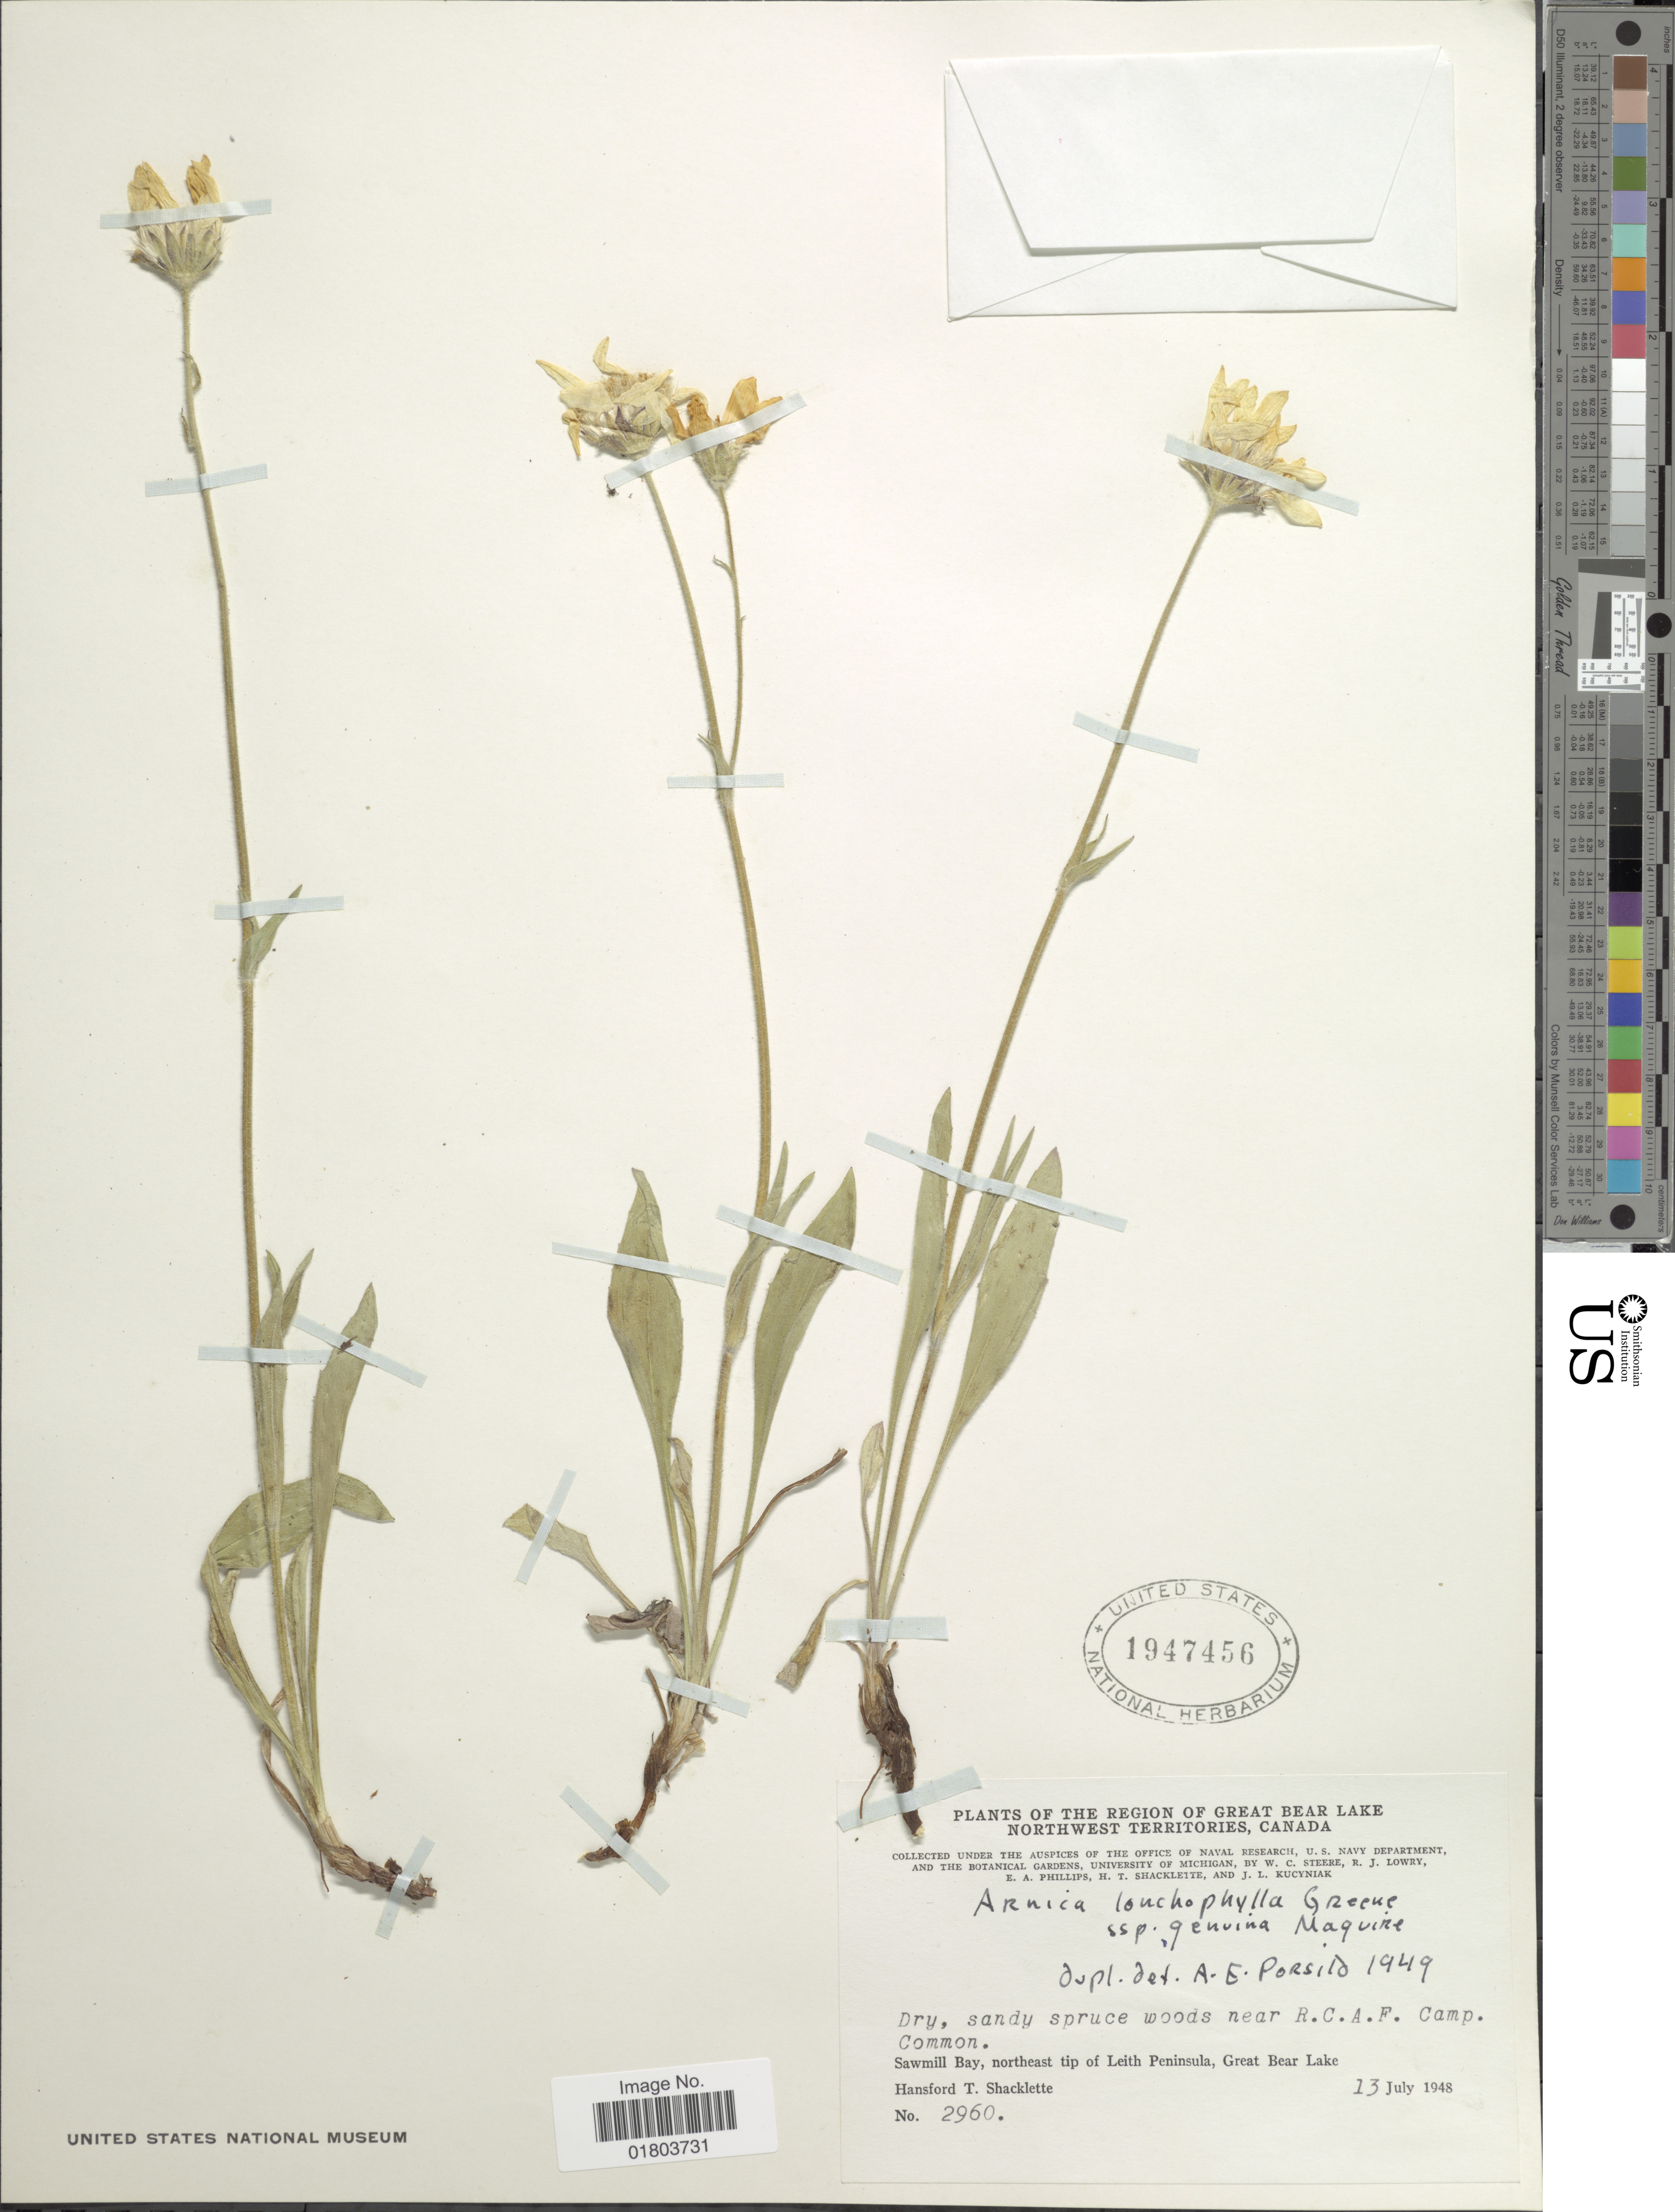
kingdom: Plantae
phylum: Tracheophyta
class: Magnoliopsida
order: Asterales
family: Asteraceae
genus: Arnica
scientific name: Arnica lonchophylla subsp. genuina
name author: Maguire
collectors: H. Shacklette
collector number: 2960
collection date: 1948-07-13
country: Canada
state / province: Northwest Territories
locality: The Region of Great Bear Lake, Sawmill Bay, northeast tip of Leith Peninsula, Great Bear Lake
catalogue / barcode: US 1947456